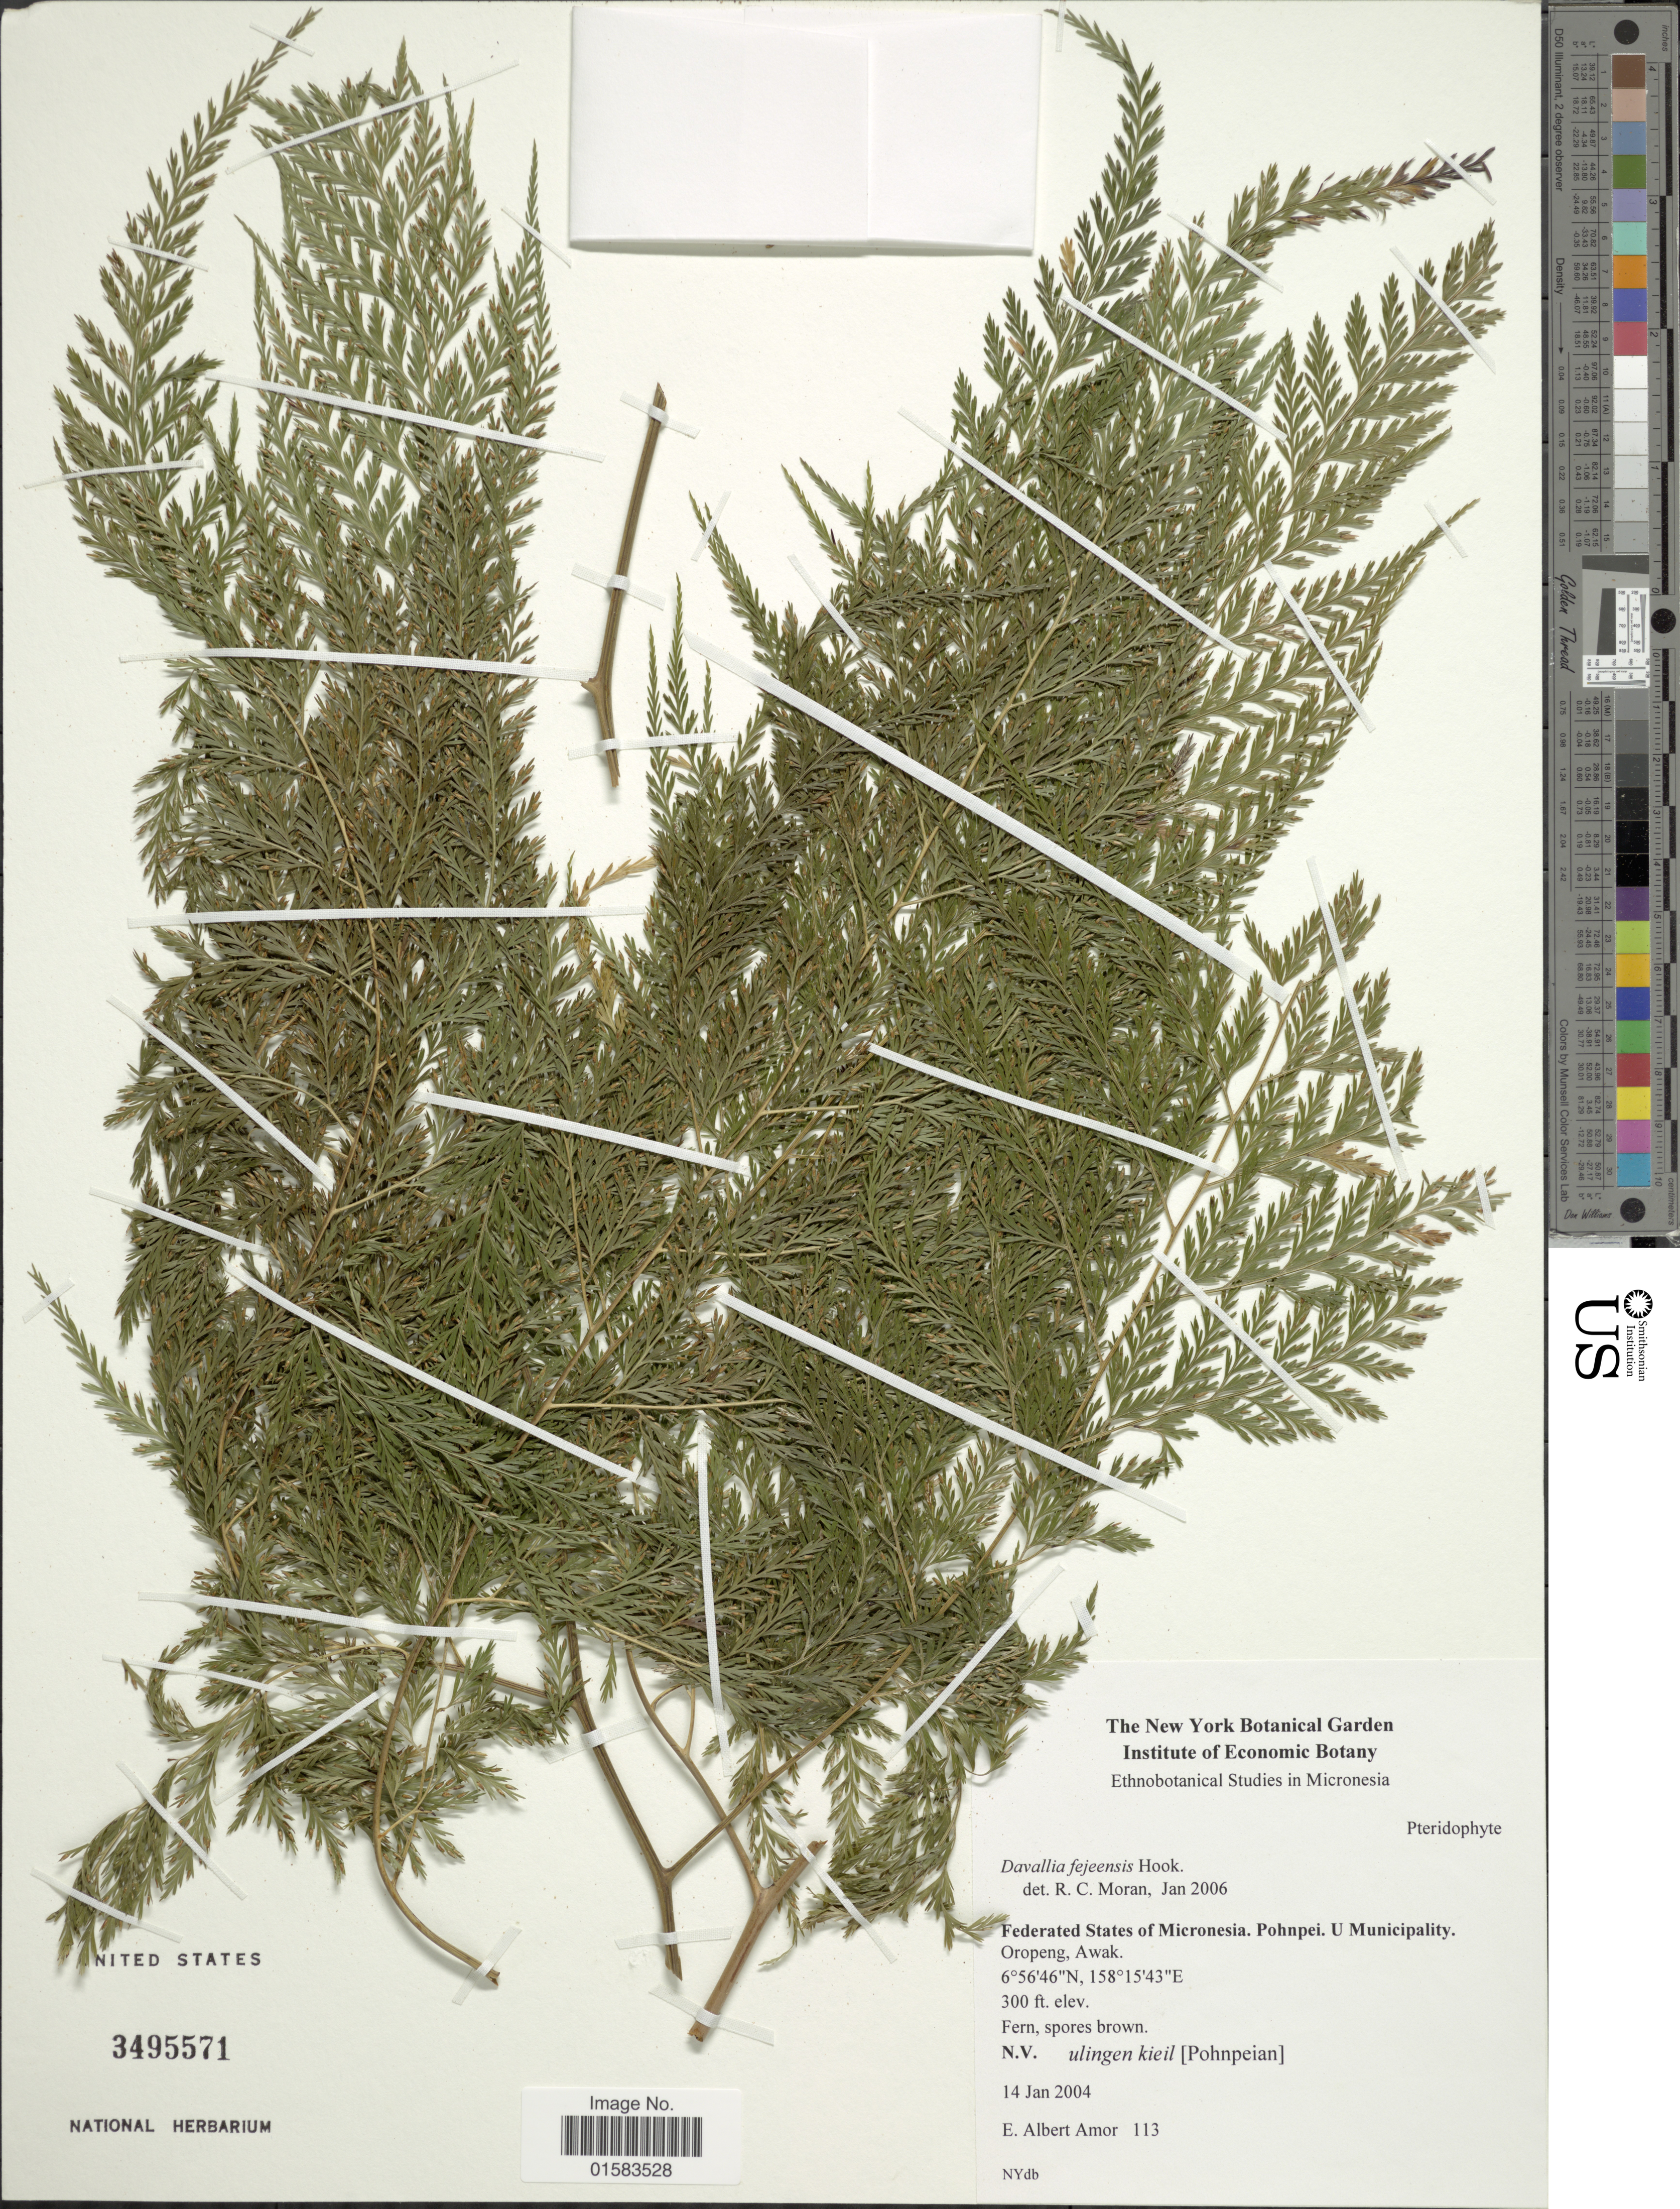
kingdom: Plantae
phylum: Tracheophyta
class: Polypodiopsida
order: Polypodiales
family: Davalliaceae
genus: Davallia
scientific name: Davallia fejeensis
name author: Hook.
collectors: E. A. Amor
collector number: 113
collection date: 2004-01-14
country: Micronesia, Federated States of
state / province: Pohnpei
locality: U Municpality, Oropeng ,Awak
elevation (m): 91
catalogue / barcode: US 3495571